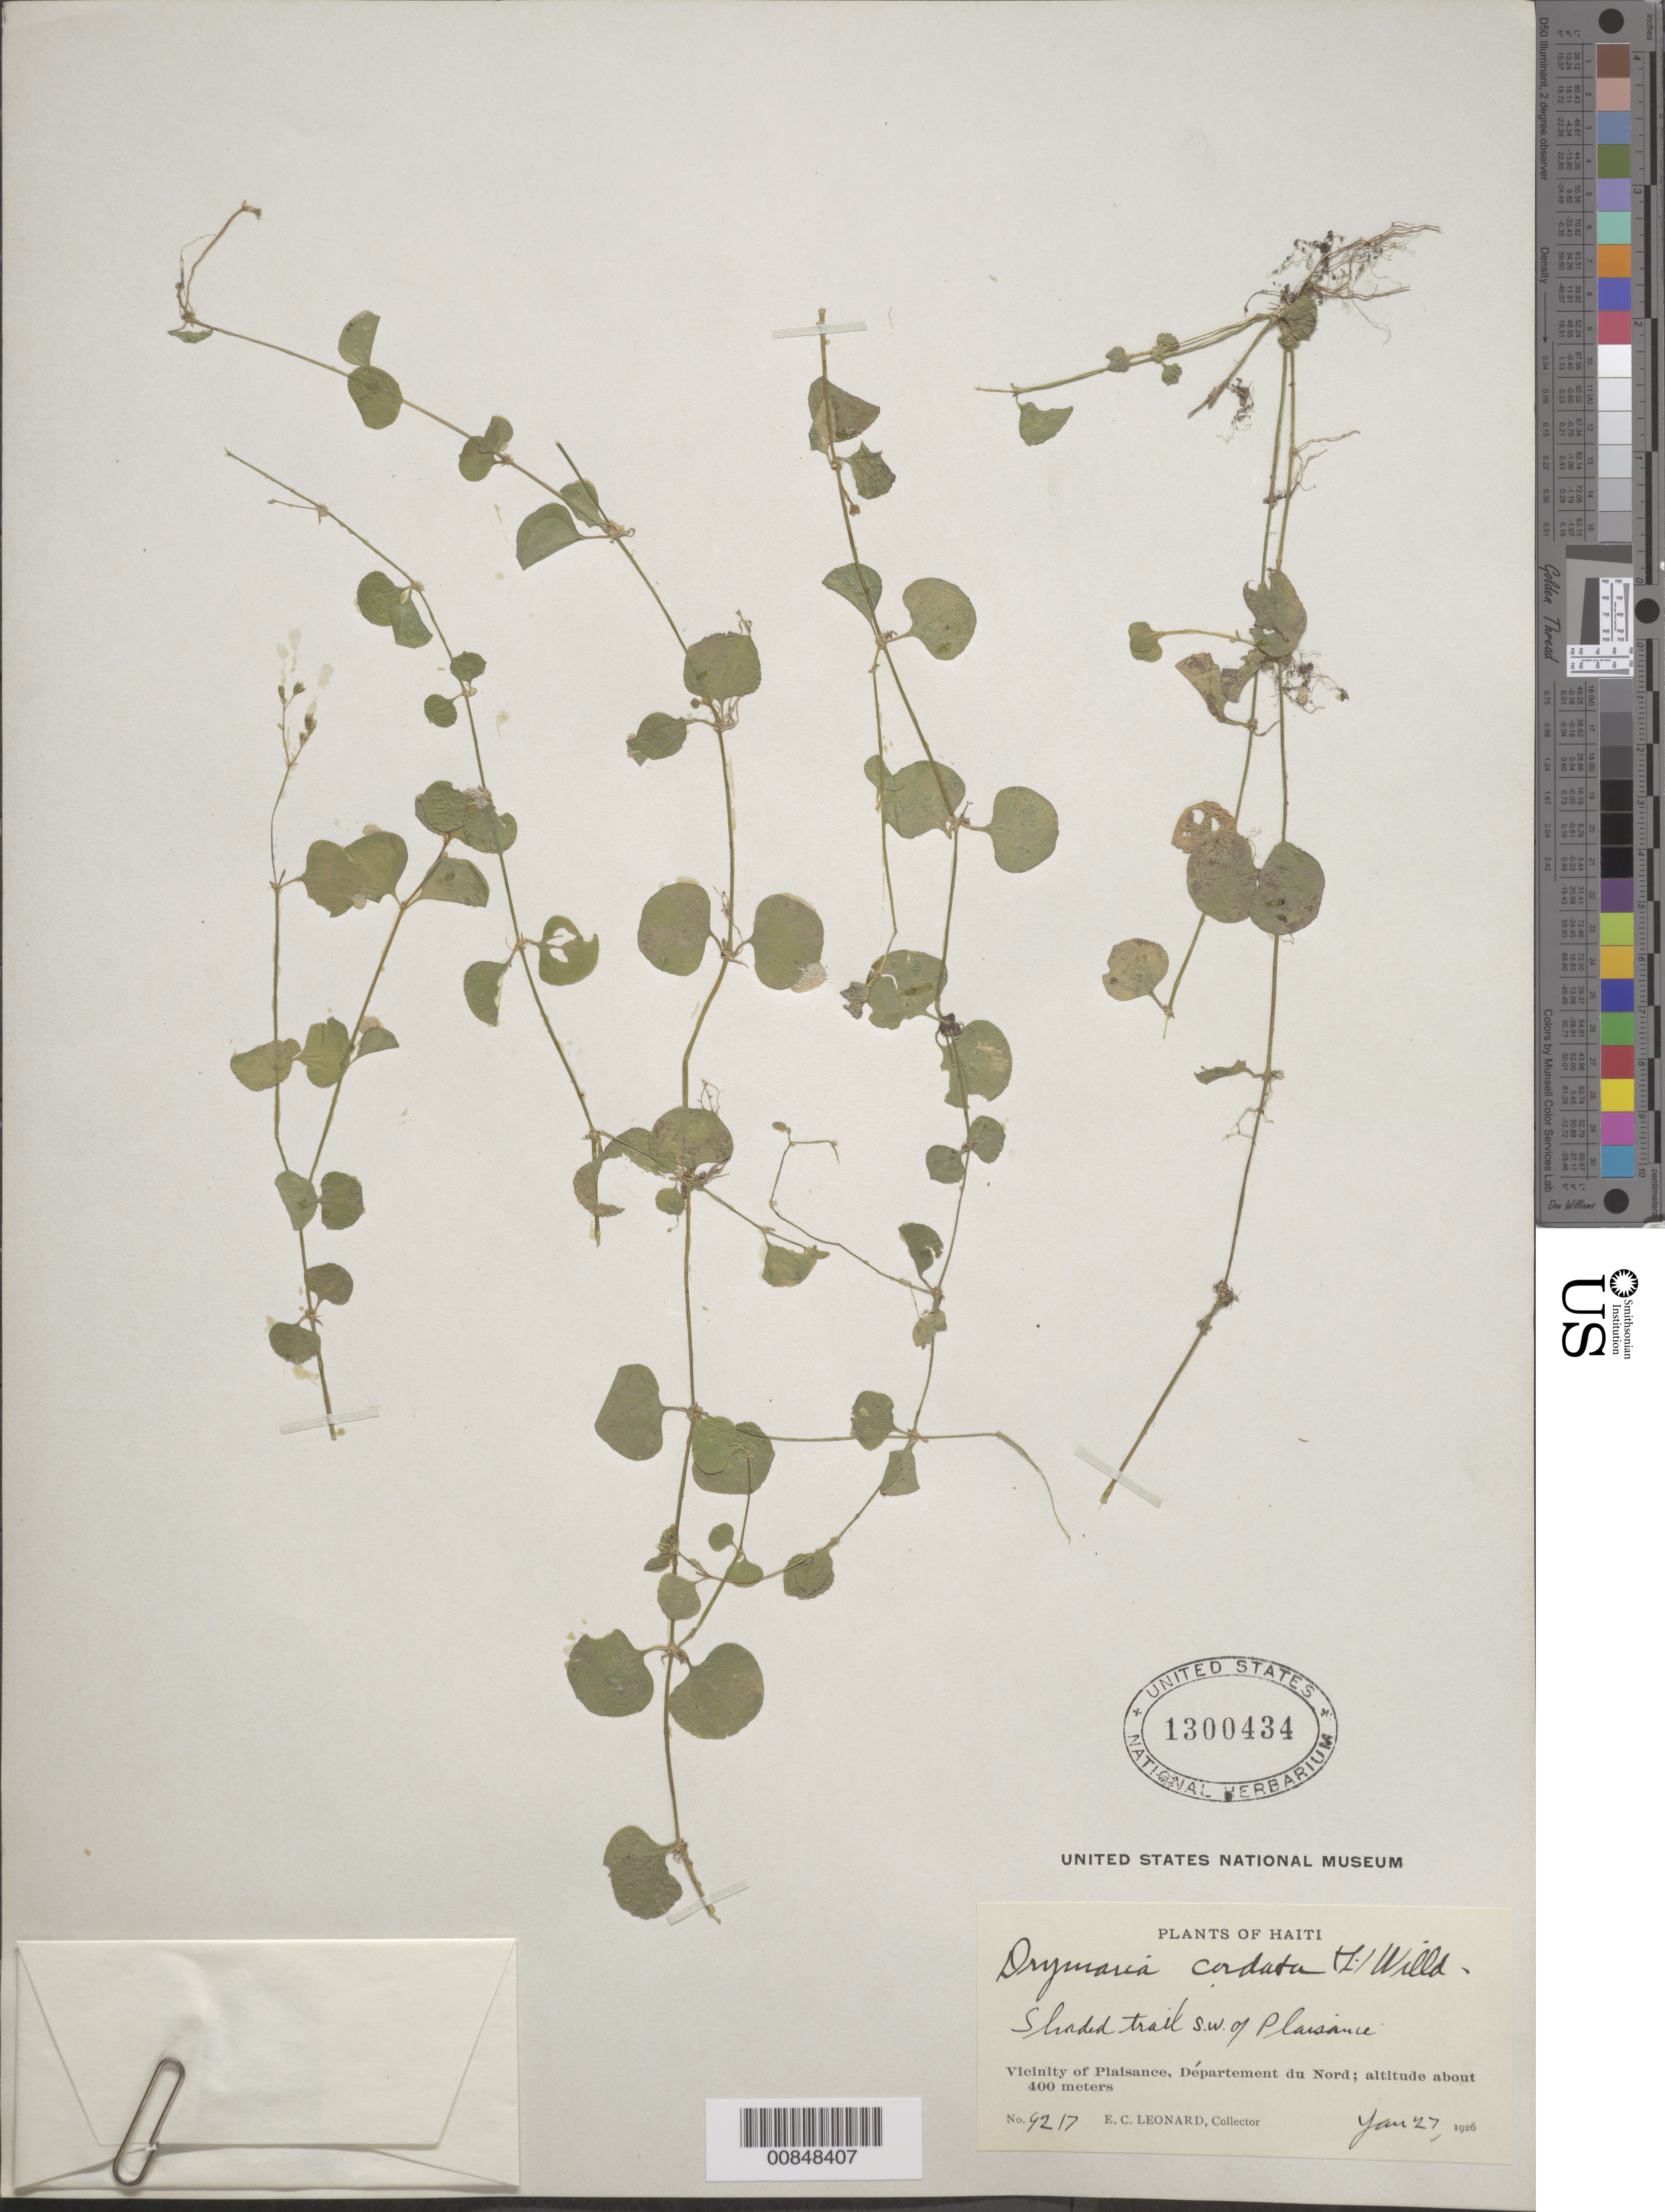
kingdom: Plantae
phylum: Tracheophyta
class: Magnoliopsida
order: Caryophyllales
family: Caryophyllaceae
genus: Drymaria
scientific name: Drymaria cordata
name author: (L.) Willd. ex Schult.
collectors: E. C. Leonard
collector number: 9217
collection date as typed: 27 Jan 1926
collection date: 1926-01-27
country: Haiti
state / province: Nord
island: Hispaniola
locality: Trail SW of Plaisance.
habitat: Shaded trail.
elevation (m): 400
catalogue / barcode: US 1300434